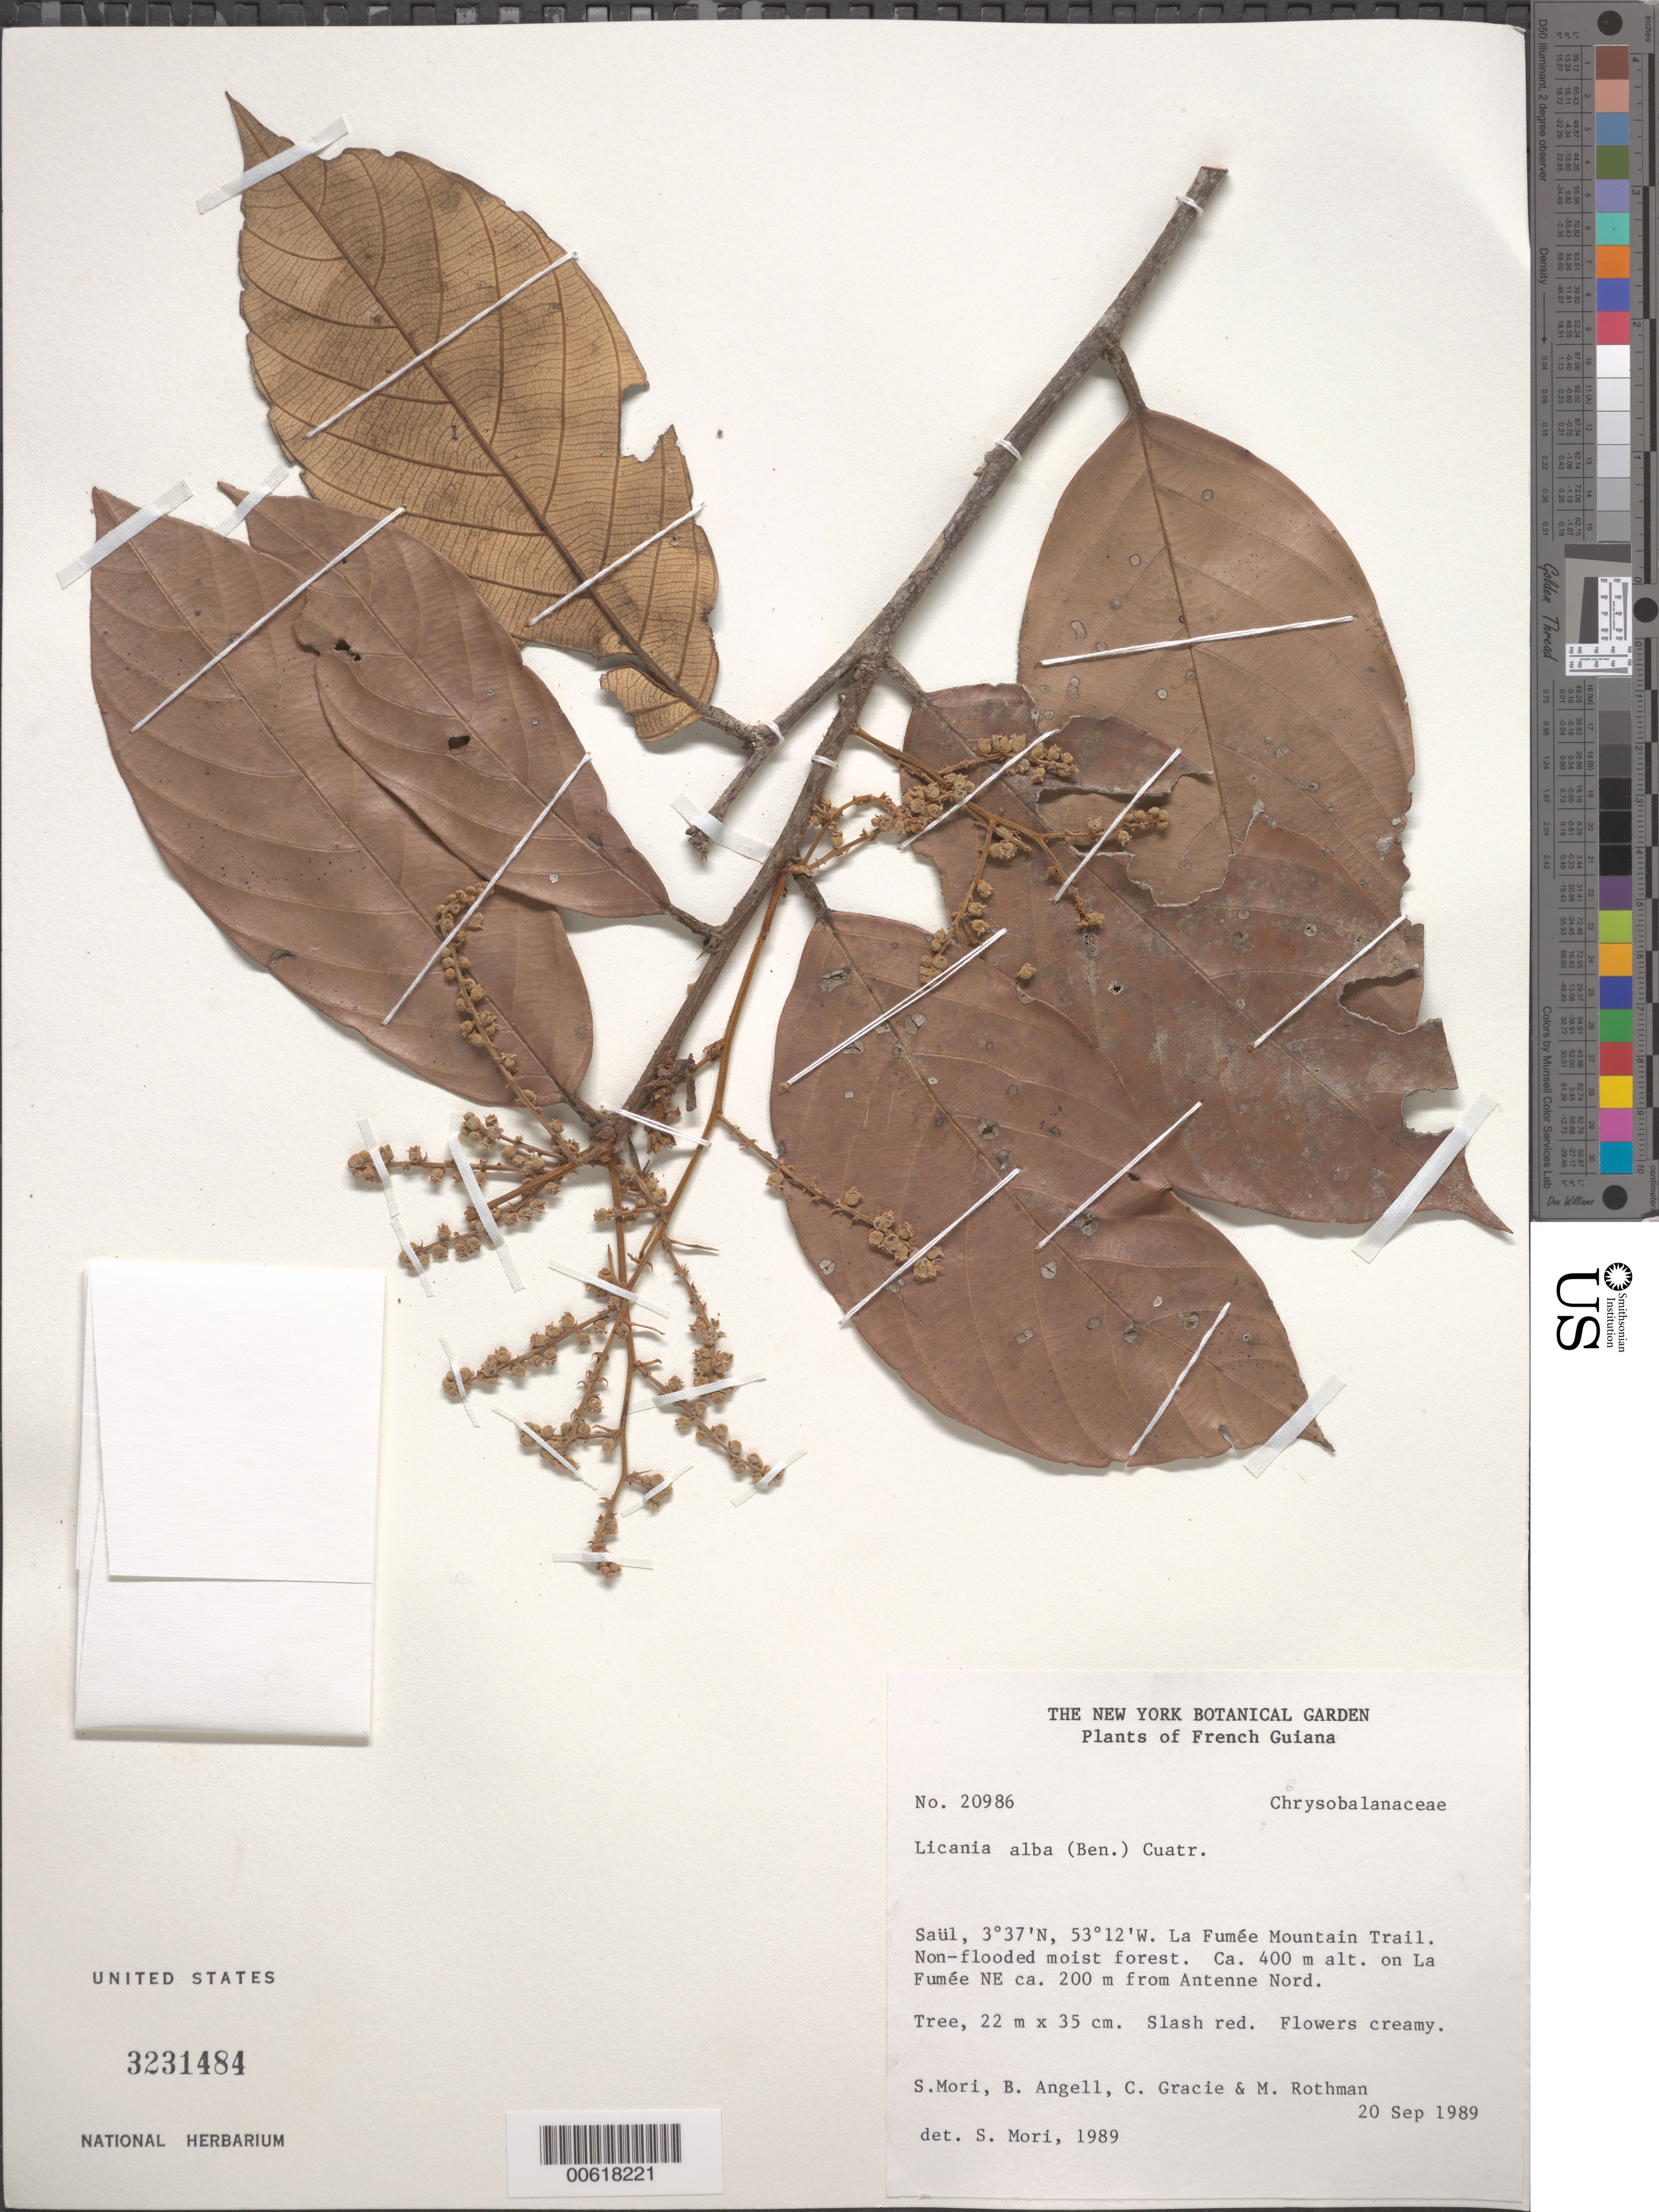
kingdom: Plantae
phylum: Tracheophyta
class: Magnoliopsida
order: Malpighiales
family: Chrysobalanaceae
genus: Licania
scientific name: Licania alba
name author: (Bernoulli) Cuatrec.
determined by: Mori, Scott A.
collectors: S. Mori, Bobbi Angell, C. A. Gracie & M. Rothman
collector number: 20986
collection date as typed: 20-Sep-89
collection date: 1989-09-20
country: French Guiana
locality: Saül, La Fumée Mountain Trail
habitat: Non-flooded moist forest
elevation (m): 400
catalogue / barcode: US 3231484